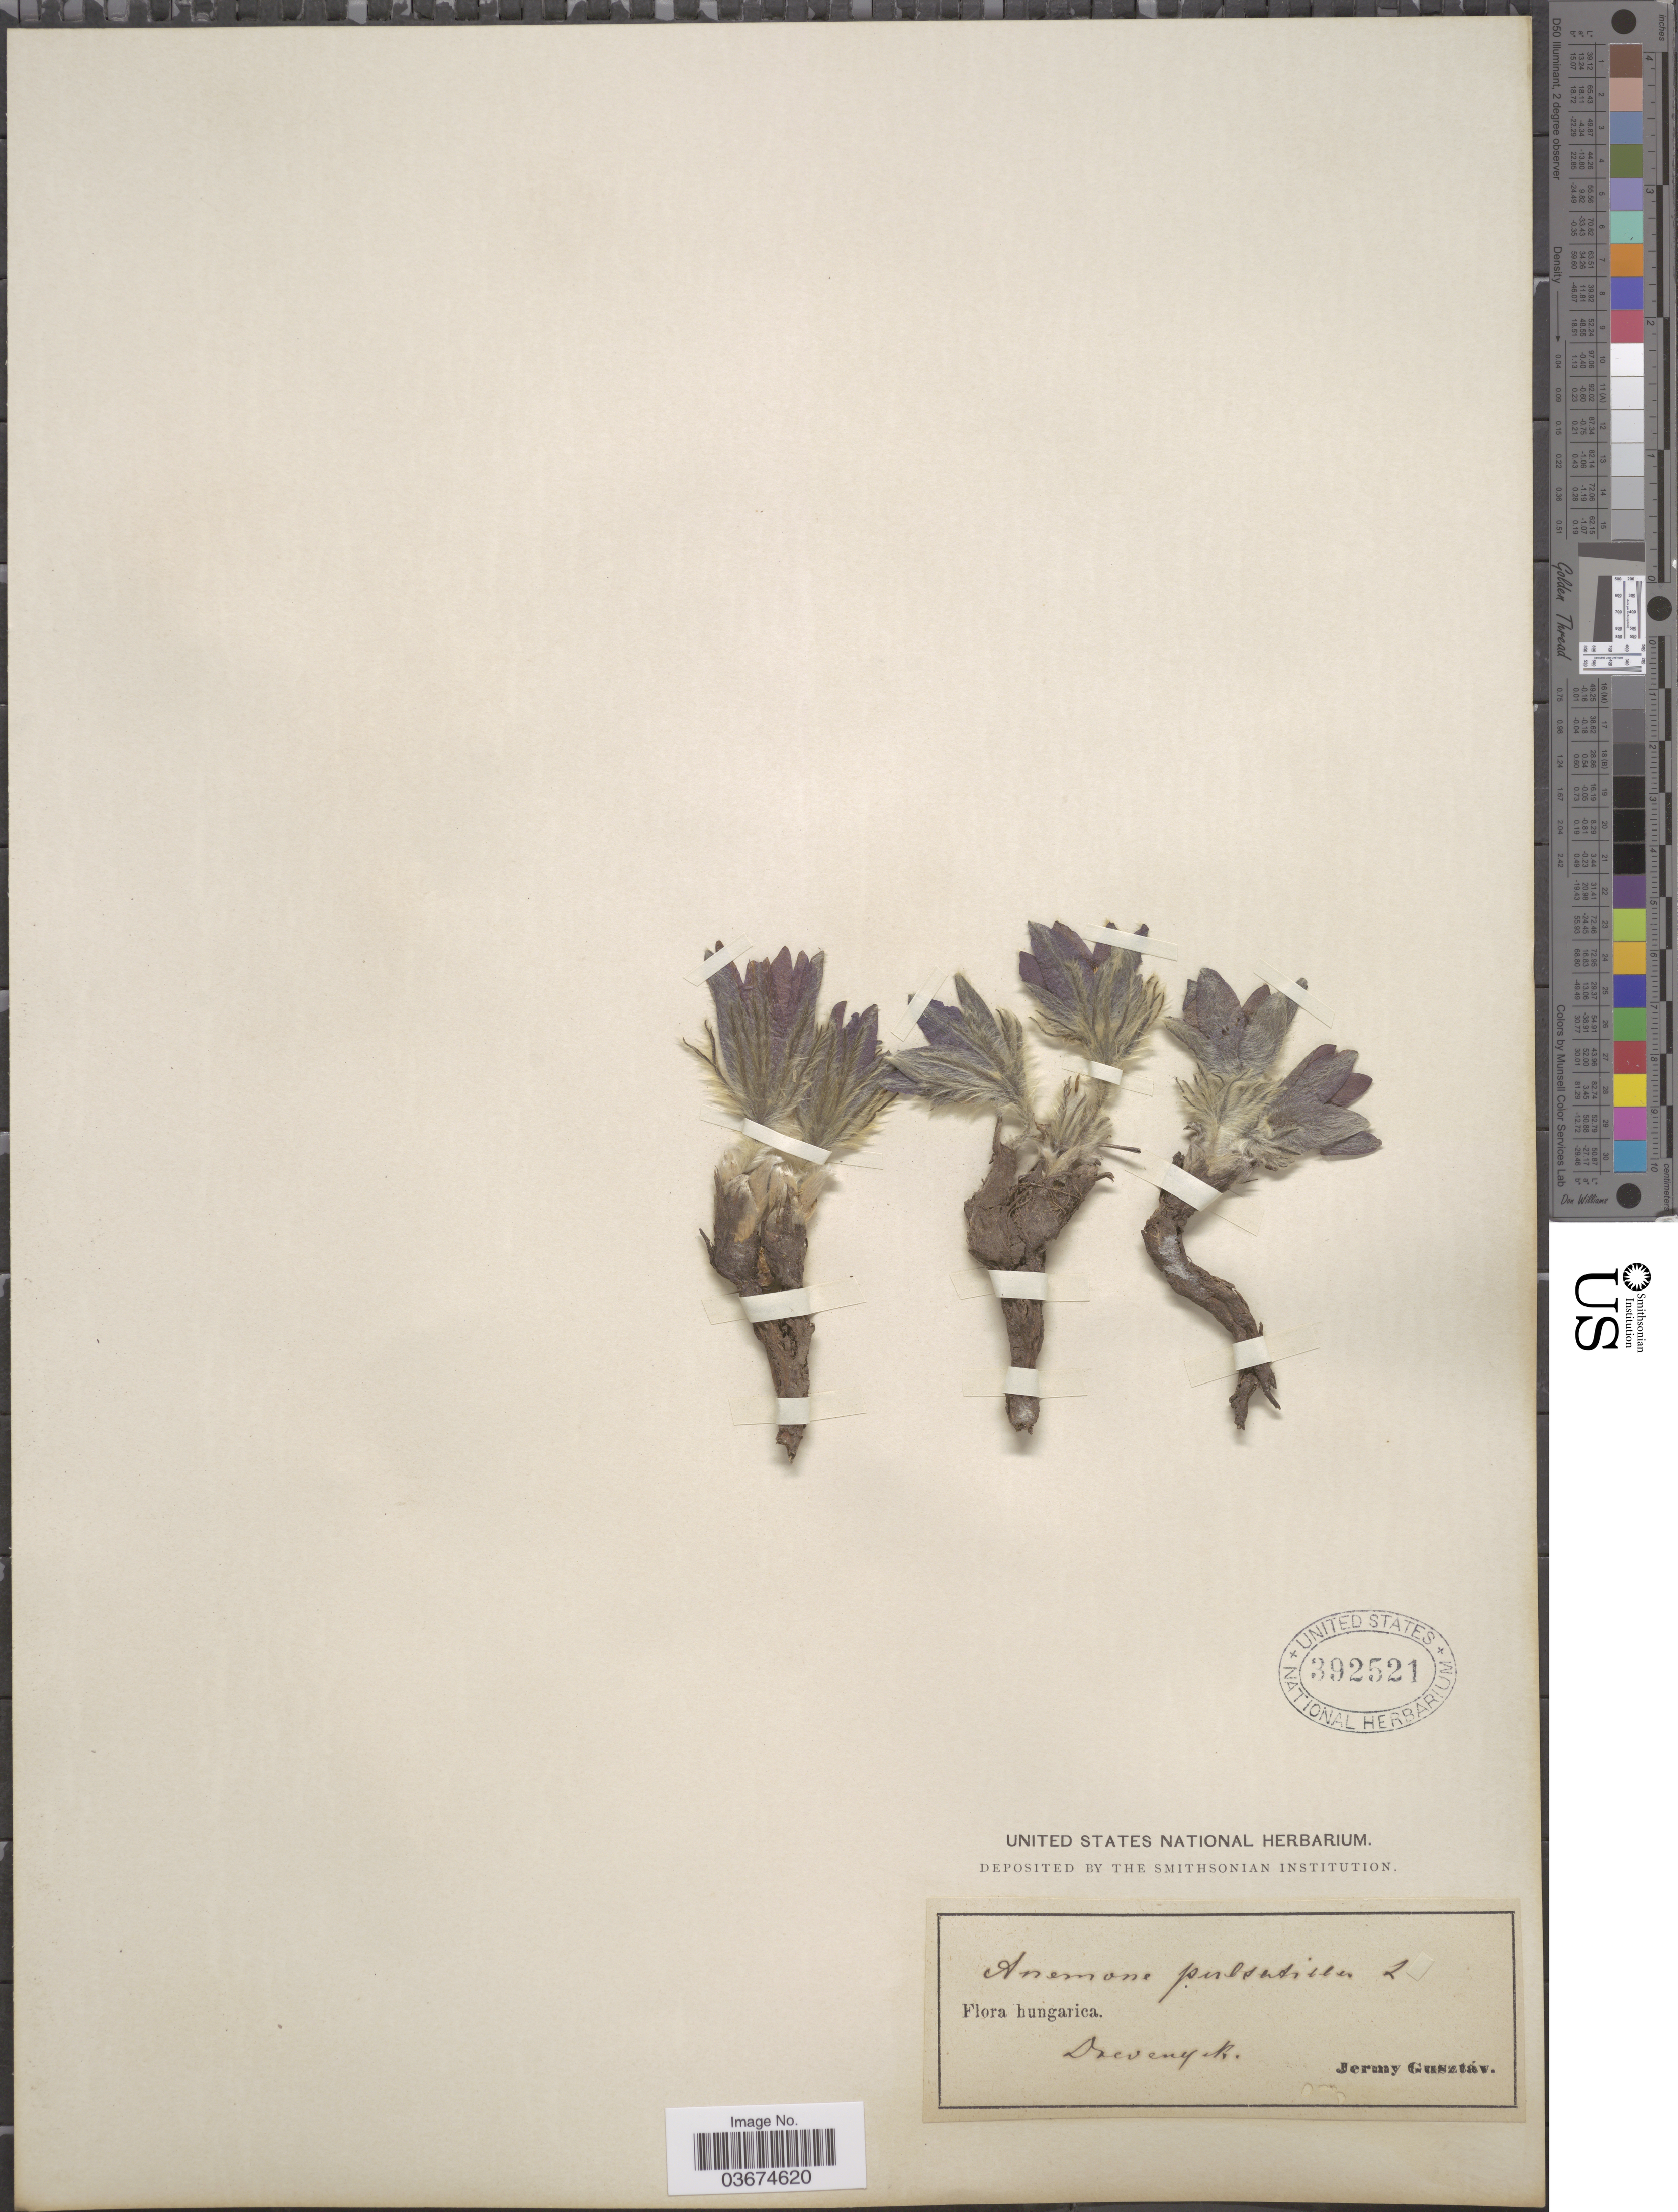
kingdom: Plantae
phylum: Tracheophyta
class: Magnoliopsida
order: Ranunculales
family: Ranunculaceae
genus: Pulsatilla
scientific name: Pulsatilla vulgaris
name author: Mill.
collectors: G. Jermy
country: Hungary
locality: Drevenyck [interpreted].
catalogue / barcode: US 392521